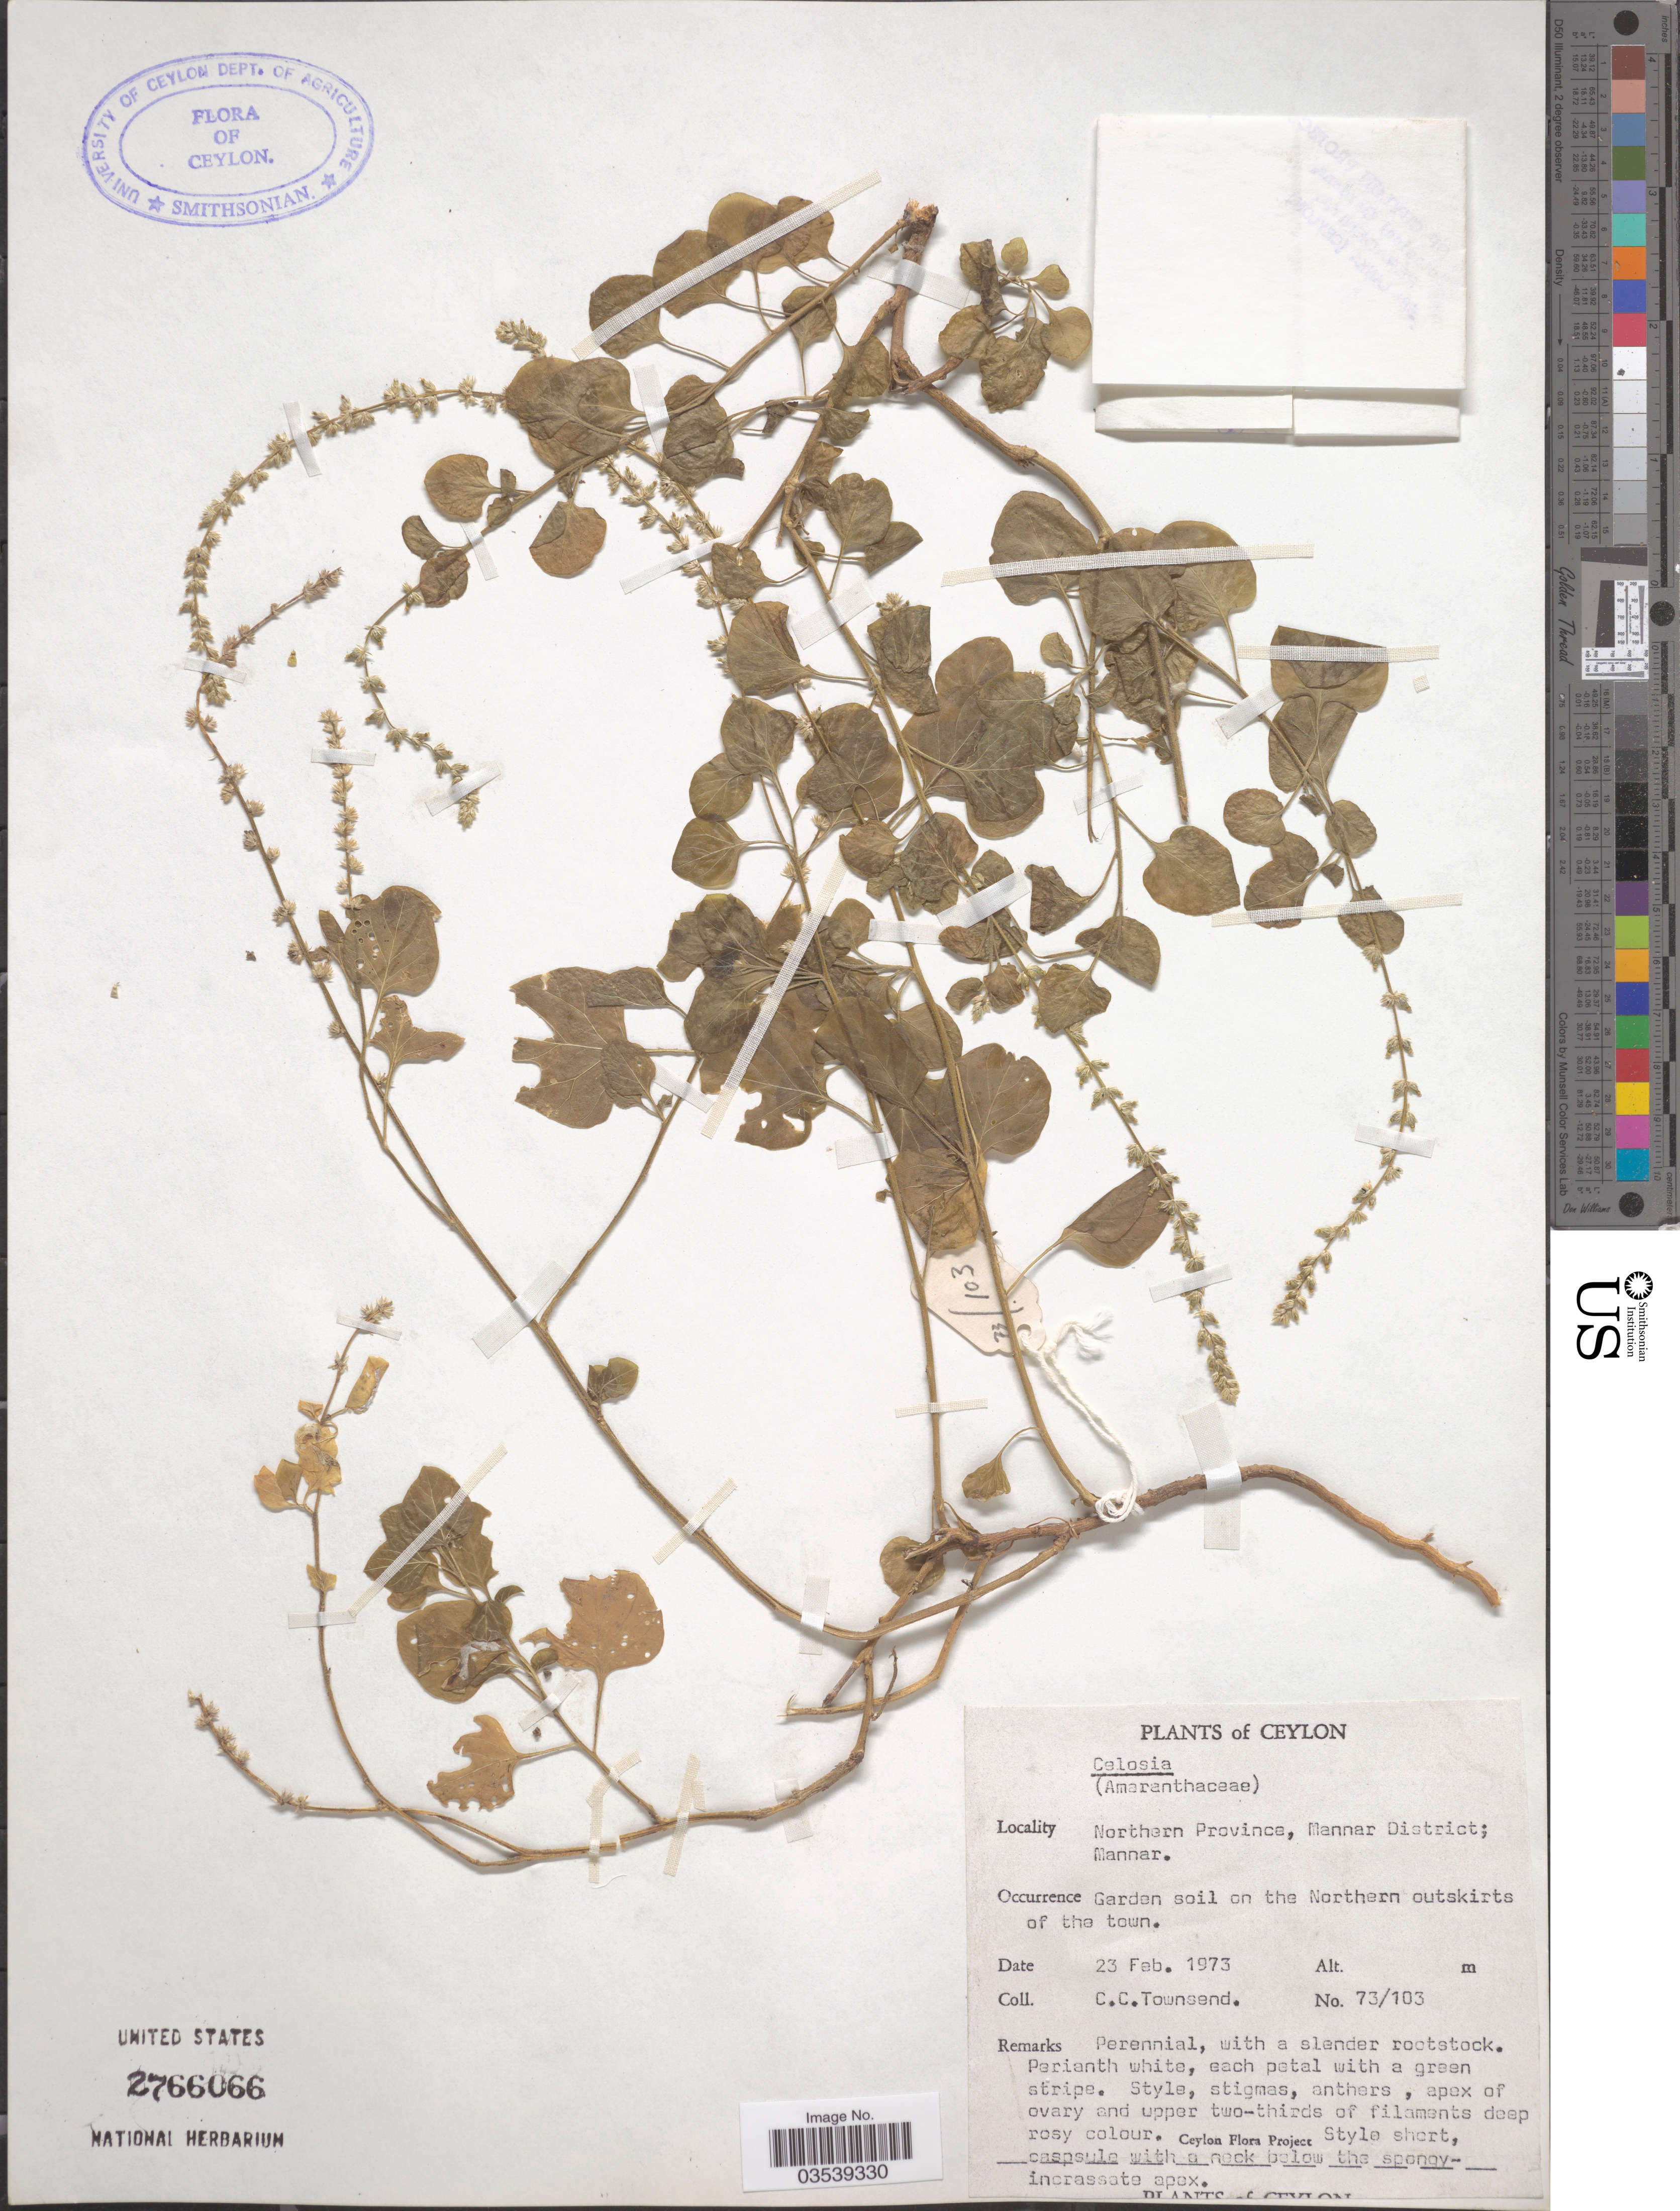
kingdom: Plantae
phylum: Tracheophyta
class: Magnoliopsida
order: Caryophyllales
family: Amaranthaceae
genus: Celosia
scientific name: Celosia pulchella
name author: Moq.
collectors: C. C. Townsend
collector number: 73/103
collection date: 1973-02-23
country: Sri Lanka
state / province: Northern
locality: Ceylon. Mannar District; Mannar. Garden soil on the Northern outskirts of the town.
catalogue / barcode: US 2766066